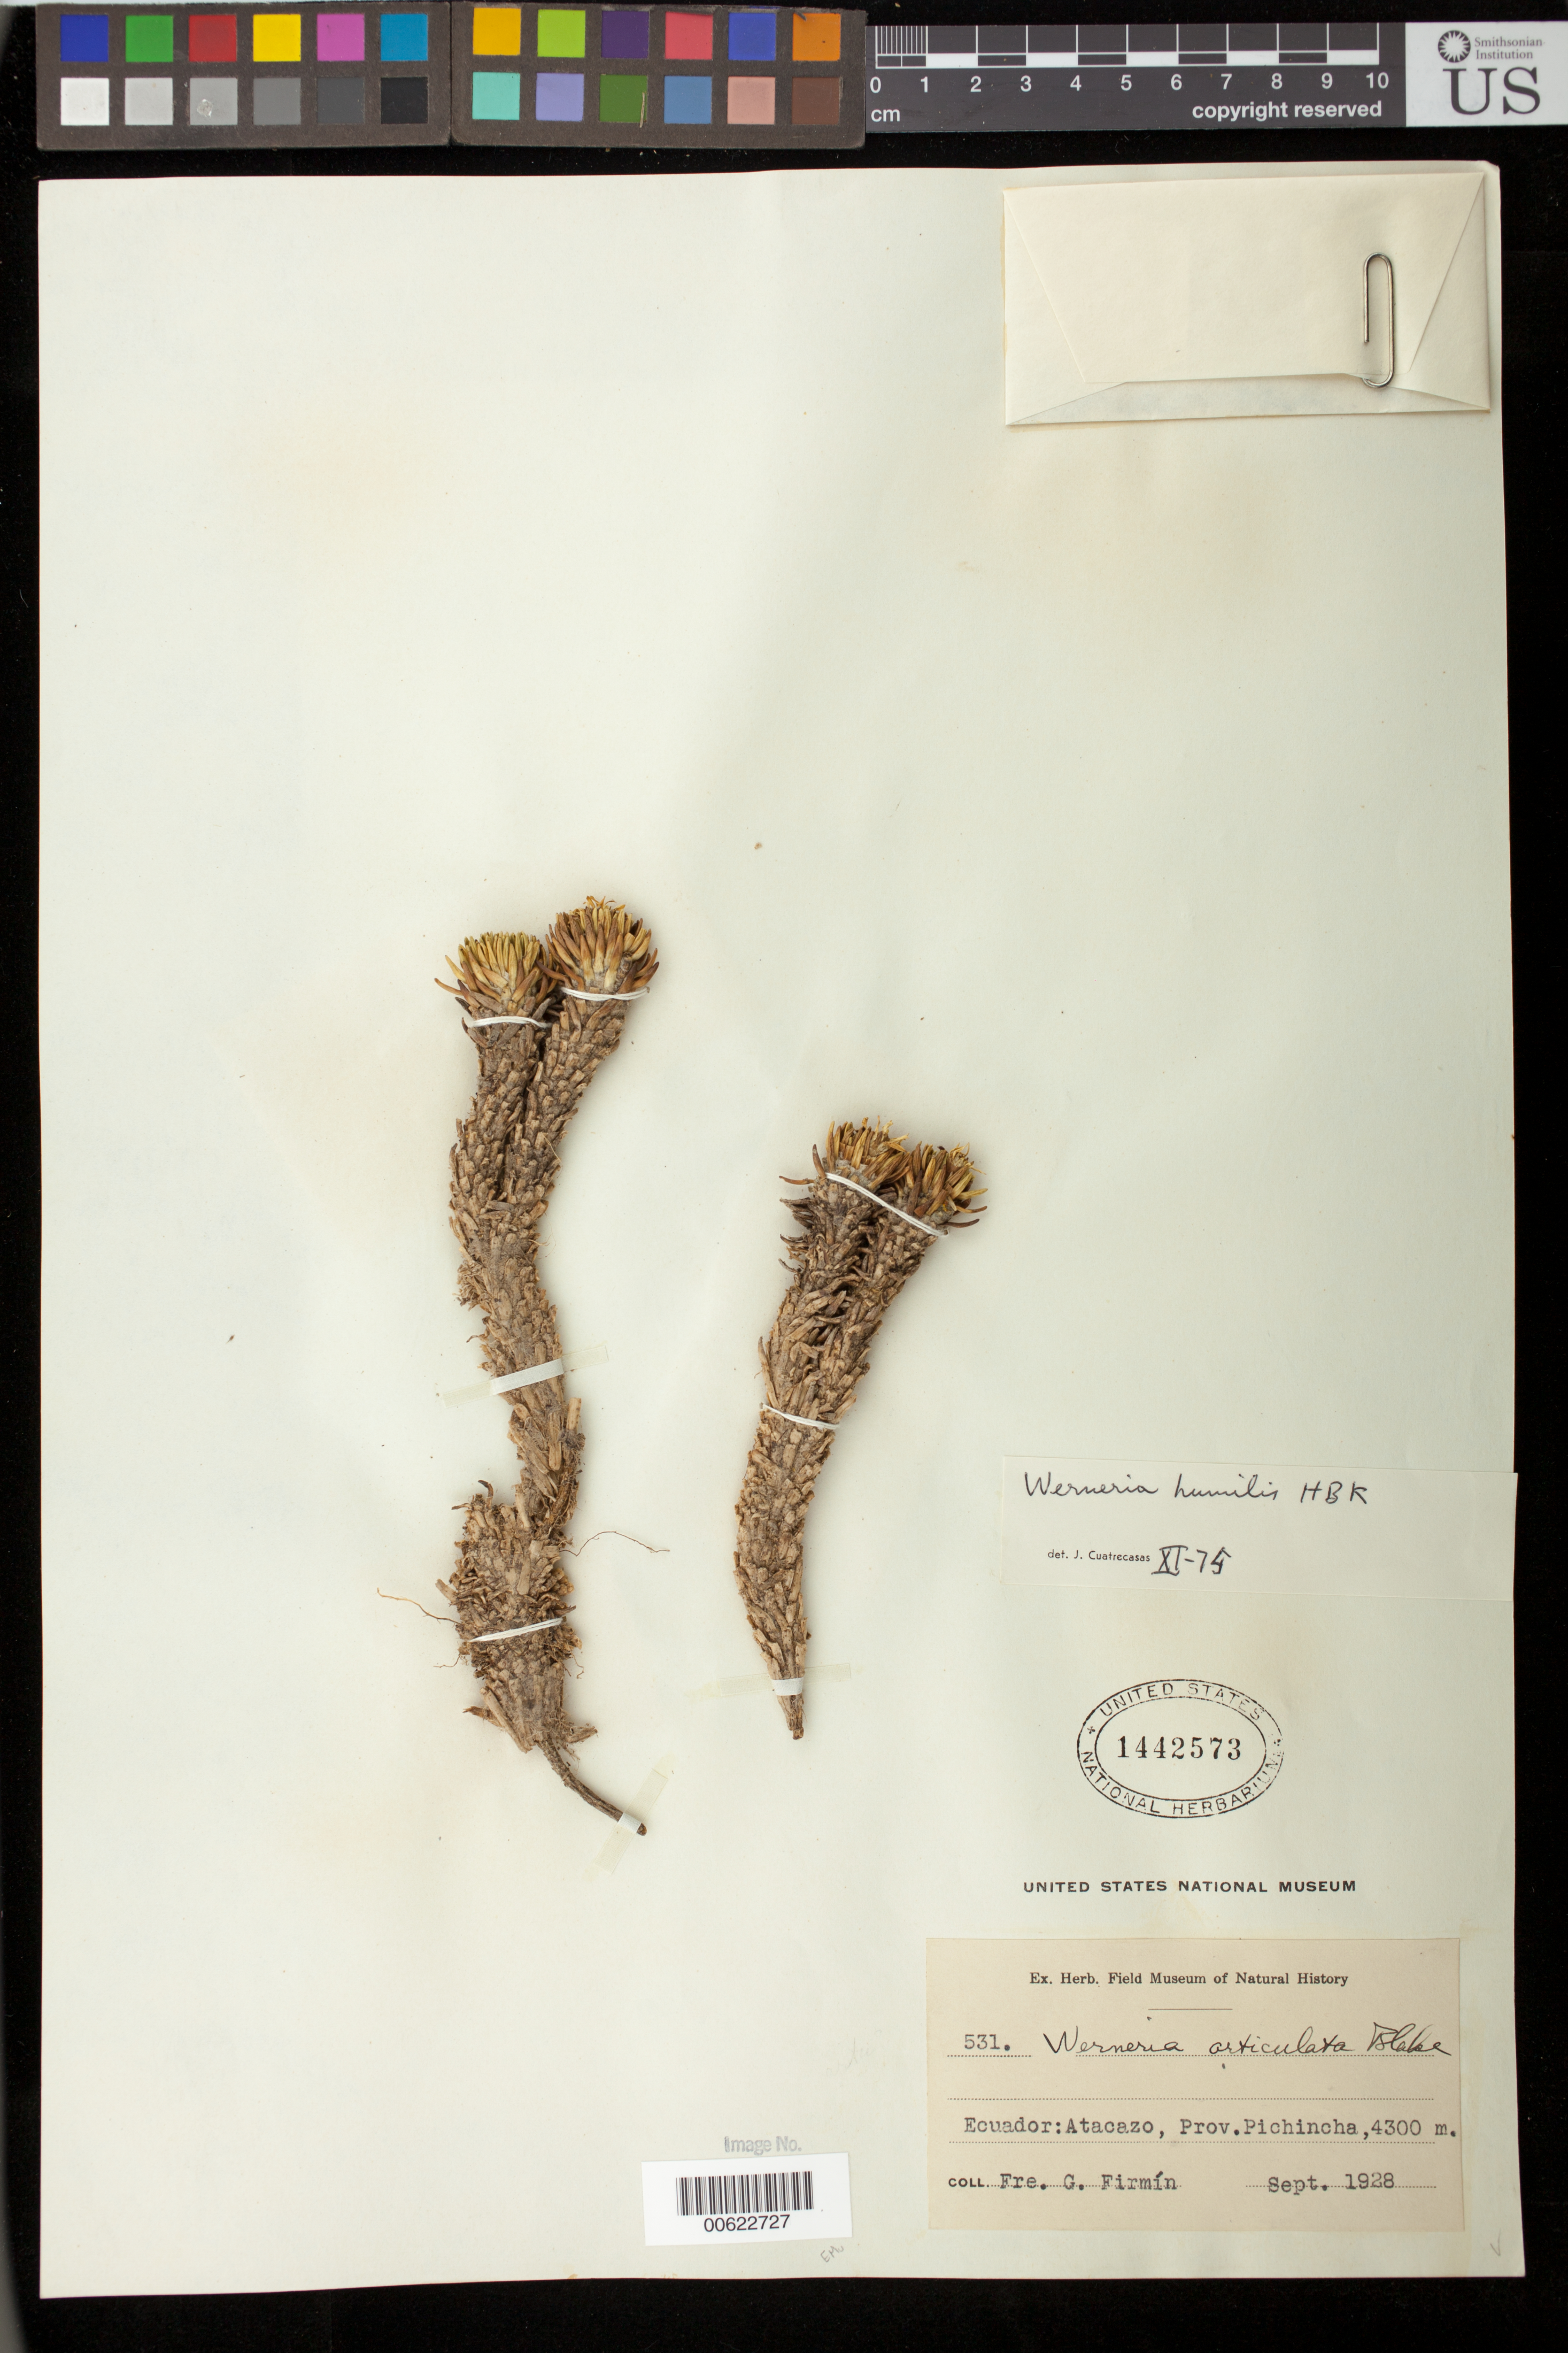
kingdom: Plantae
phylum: Tracheophyta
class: Magnoliopsida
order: Asterales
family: Asteraceae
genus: Xenophyllum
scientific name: Xenophyllum humile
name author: (Kunth) V.A. Funk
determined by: Funk, Vicki A., (BOT), Smithsonian Institution - National Museum of Natural History (UNITED STATES)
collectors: F. Firmin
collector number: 531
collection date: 1928-09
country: Ecuador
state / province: Pichincha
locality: Ataxazo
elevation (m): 4300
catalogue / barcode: US 1442573